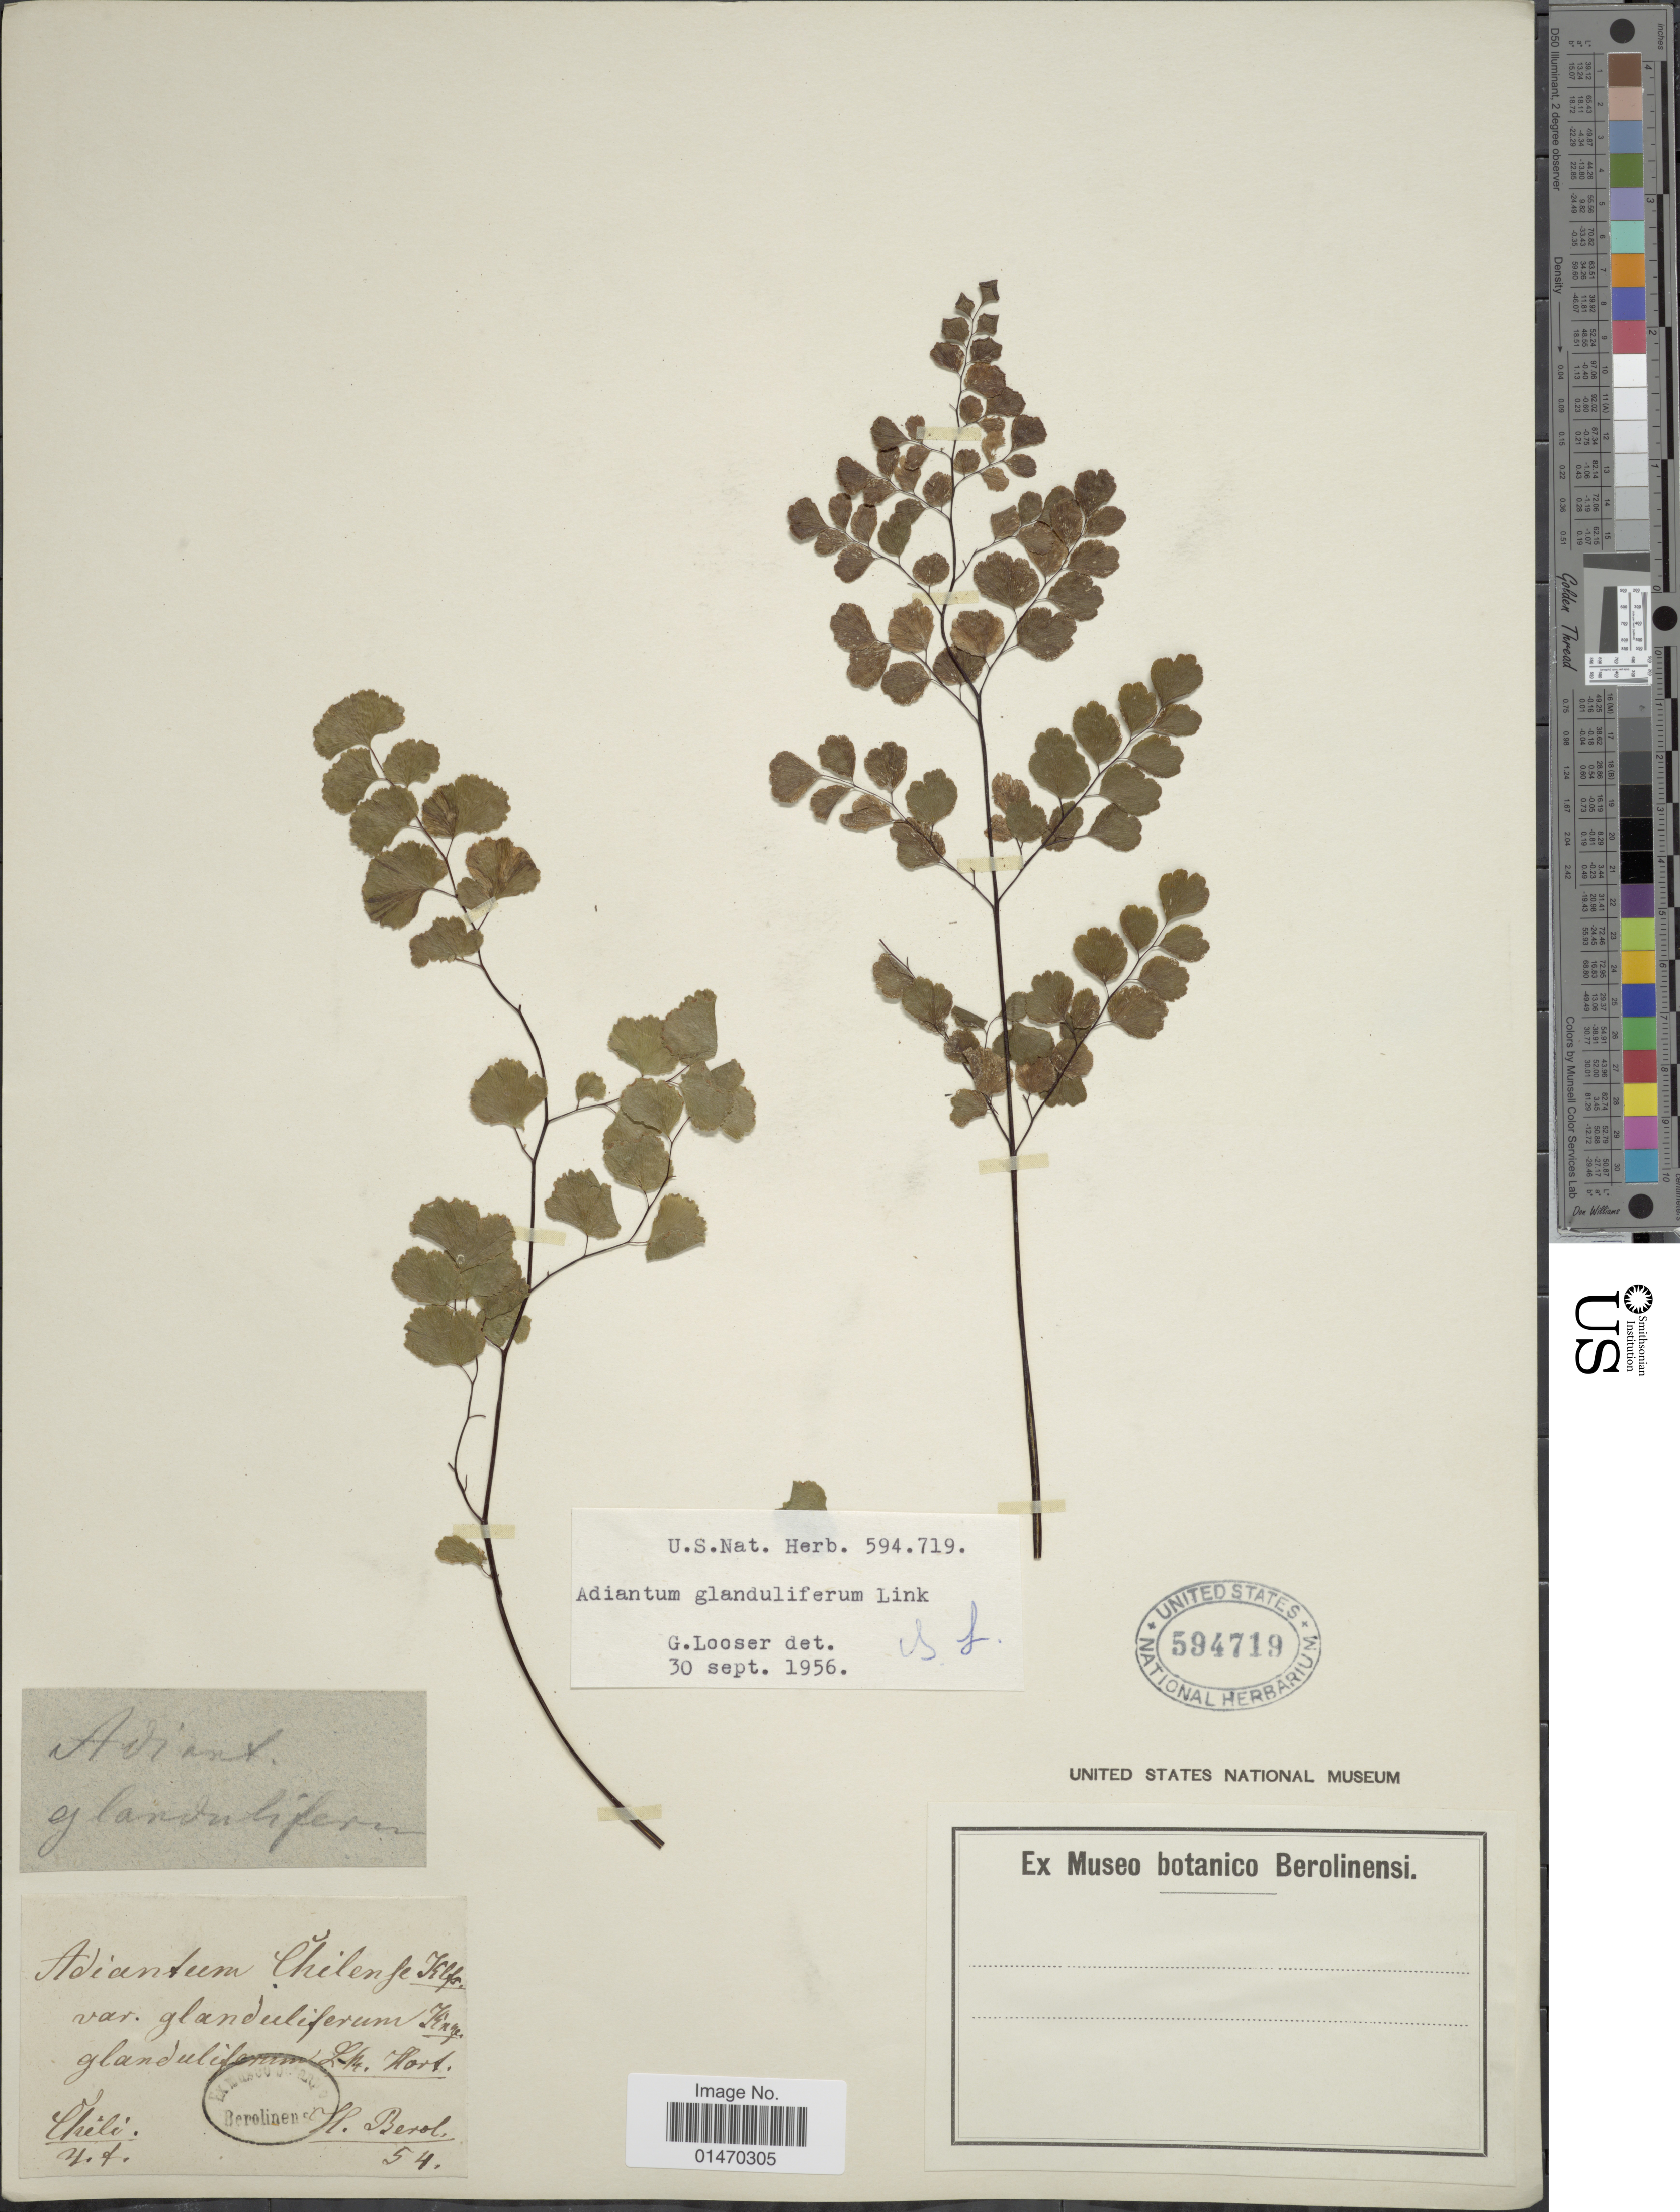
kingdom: Plantae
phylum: Tracheophyta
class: Polypodiopsida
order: Polypodiales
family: Pteridaceae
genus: Adiantum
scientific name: Adiantum glanduliferum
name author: Link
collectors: ex Mus. Bot. Berolinensi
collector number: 54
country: Chile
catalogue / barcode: US 594719